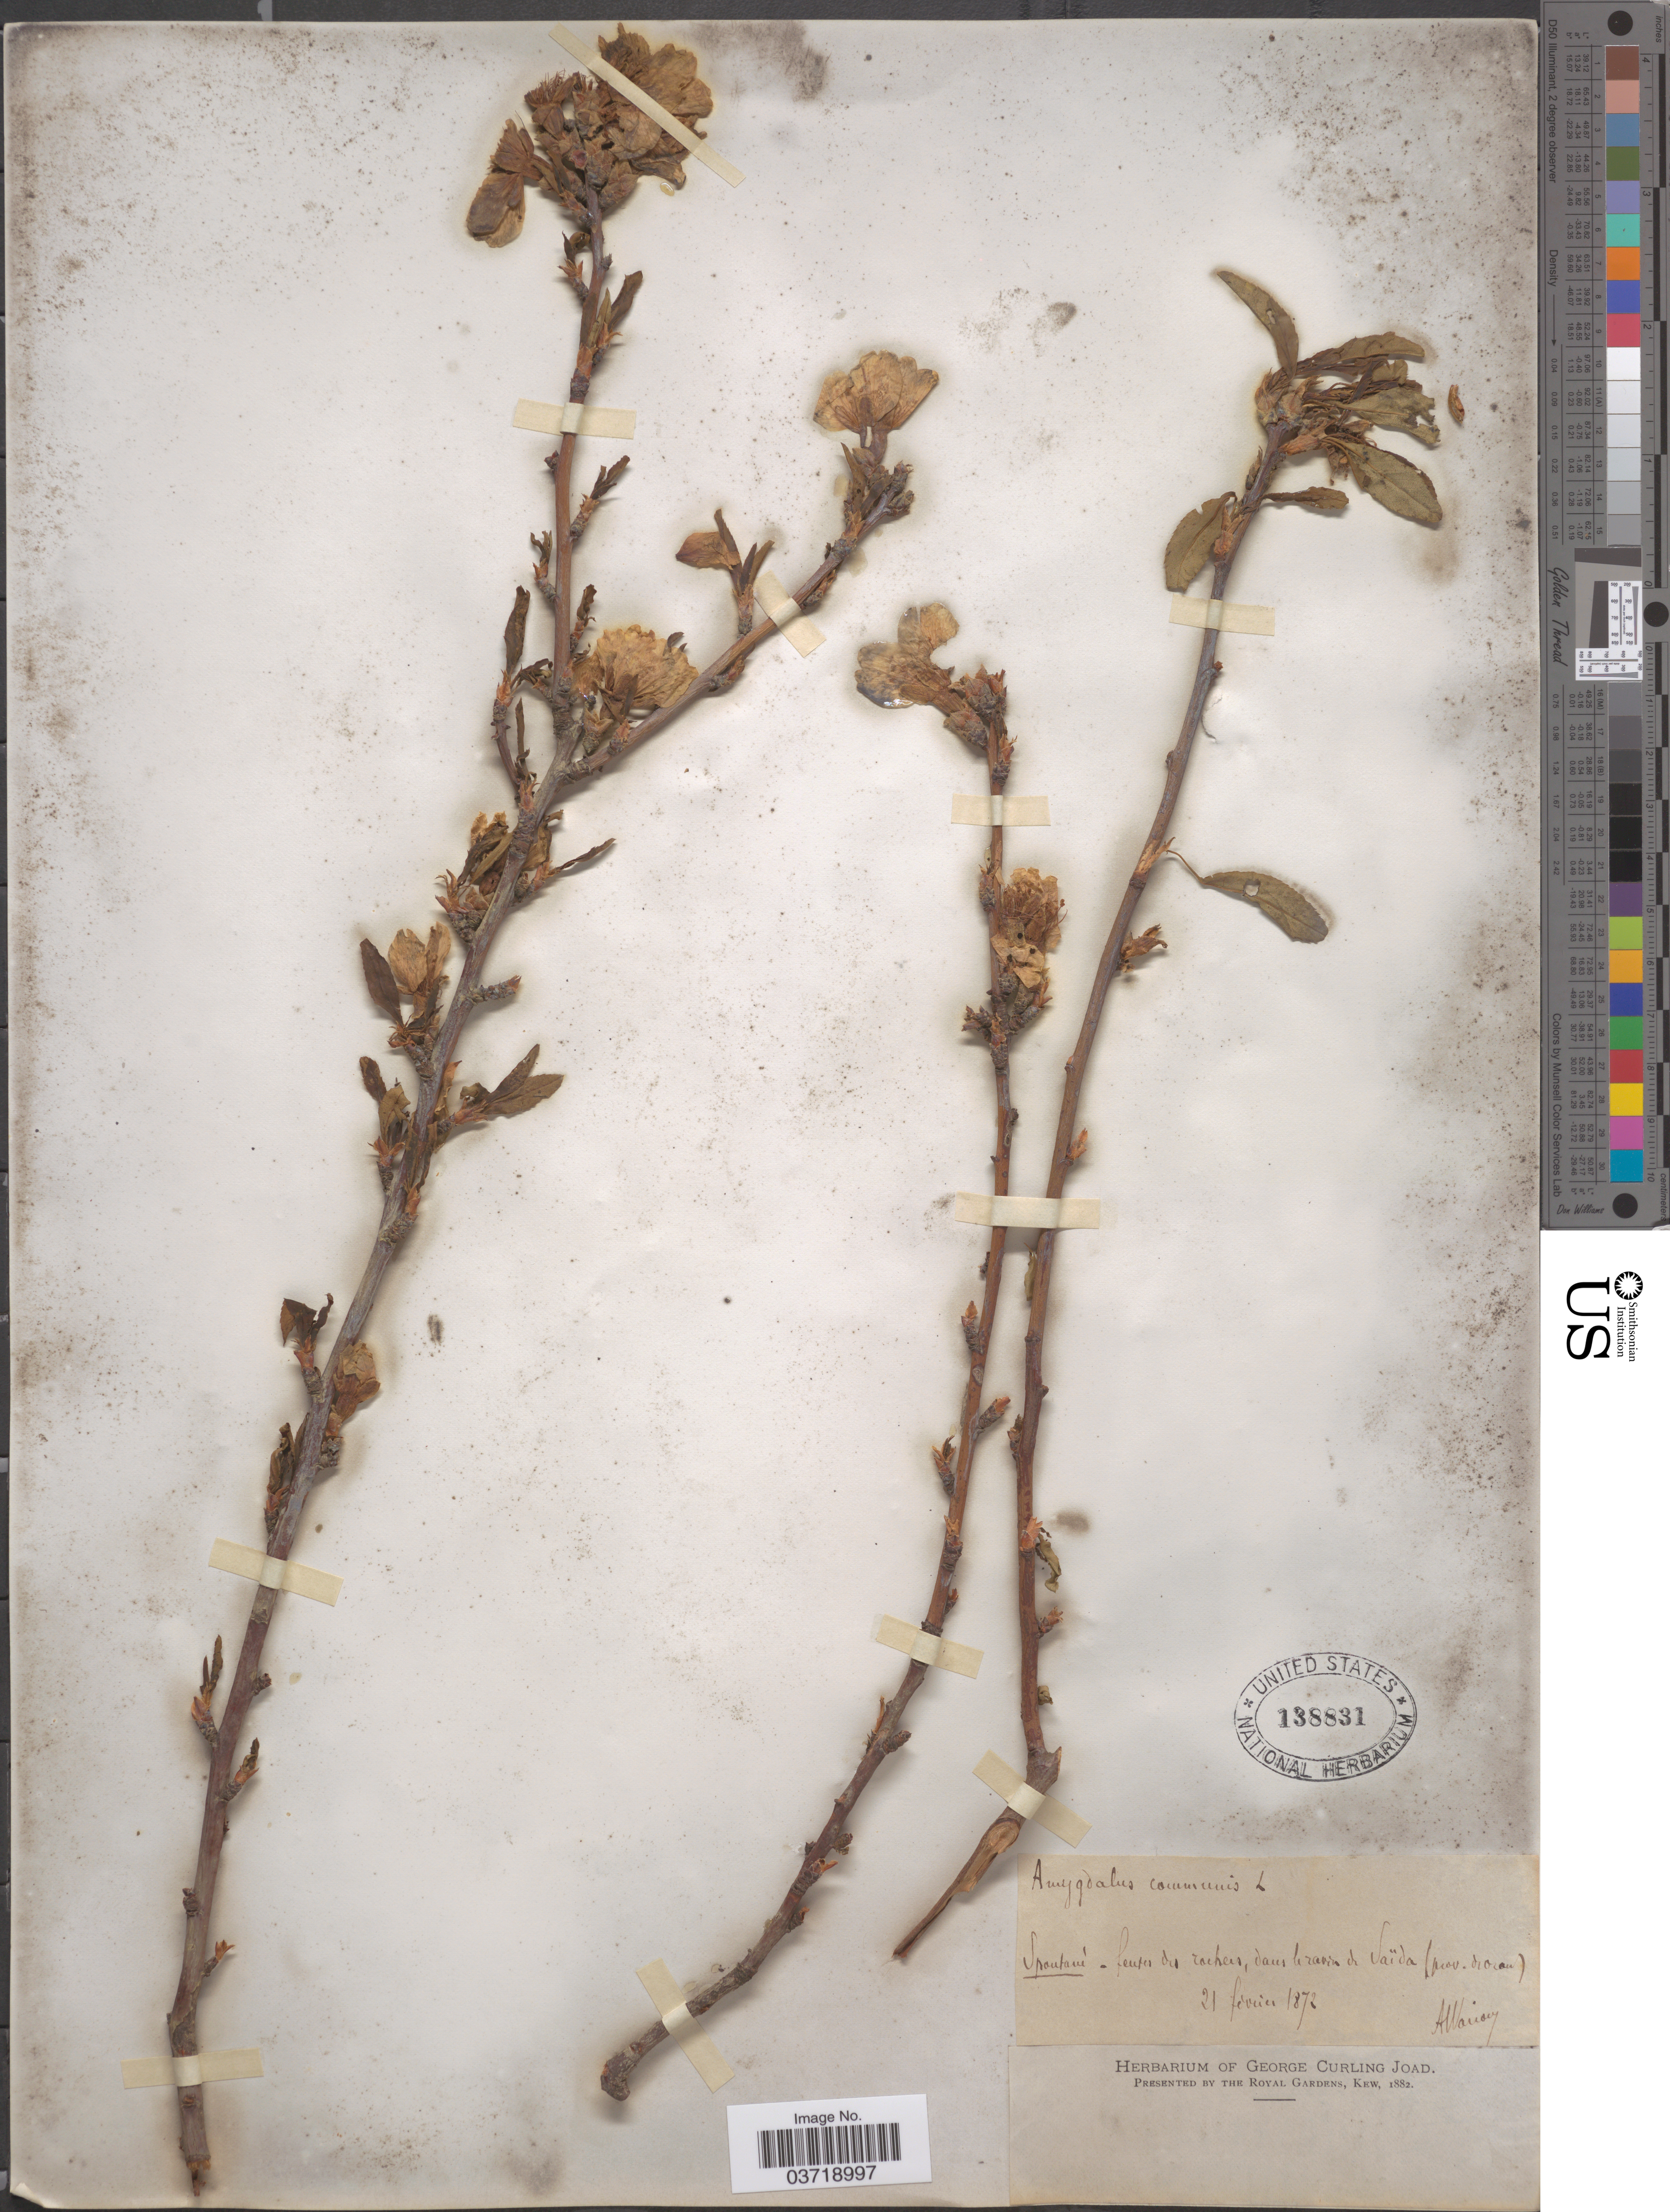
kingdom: Plantae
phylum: Tracheophyta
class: Magnoliopsida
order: Rosales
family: Rosaceae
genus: Prunus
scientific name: Prunus amygdalus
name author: Batsch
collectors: A. Warion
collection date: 1872-02-21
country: Algeria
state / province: Saïda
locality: Spontanè- feutes du rochers, dans bravis de Saïda (prov. Di Oran).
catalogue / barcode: US 138831